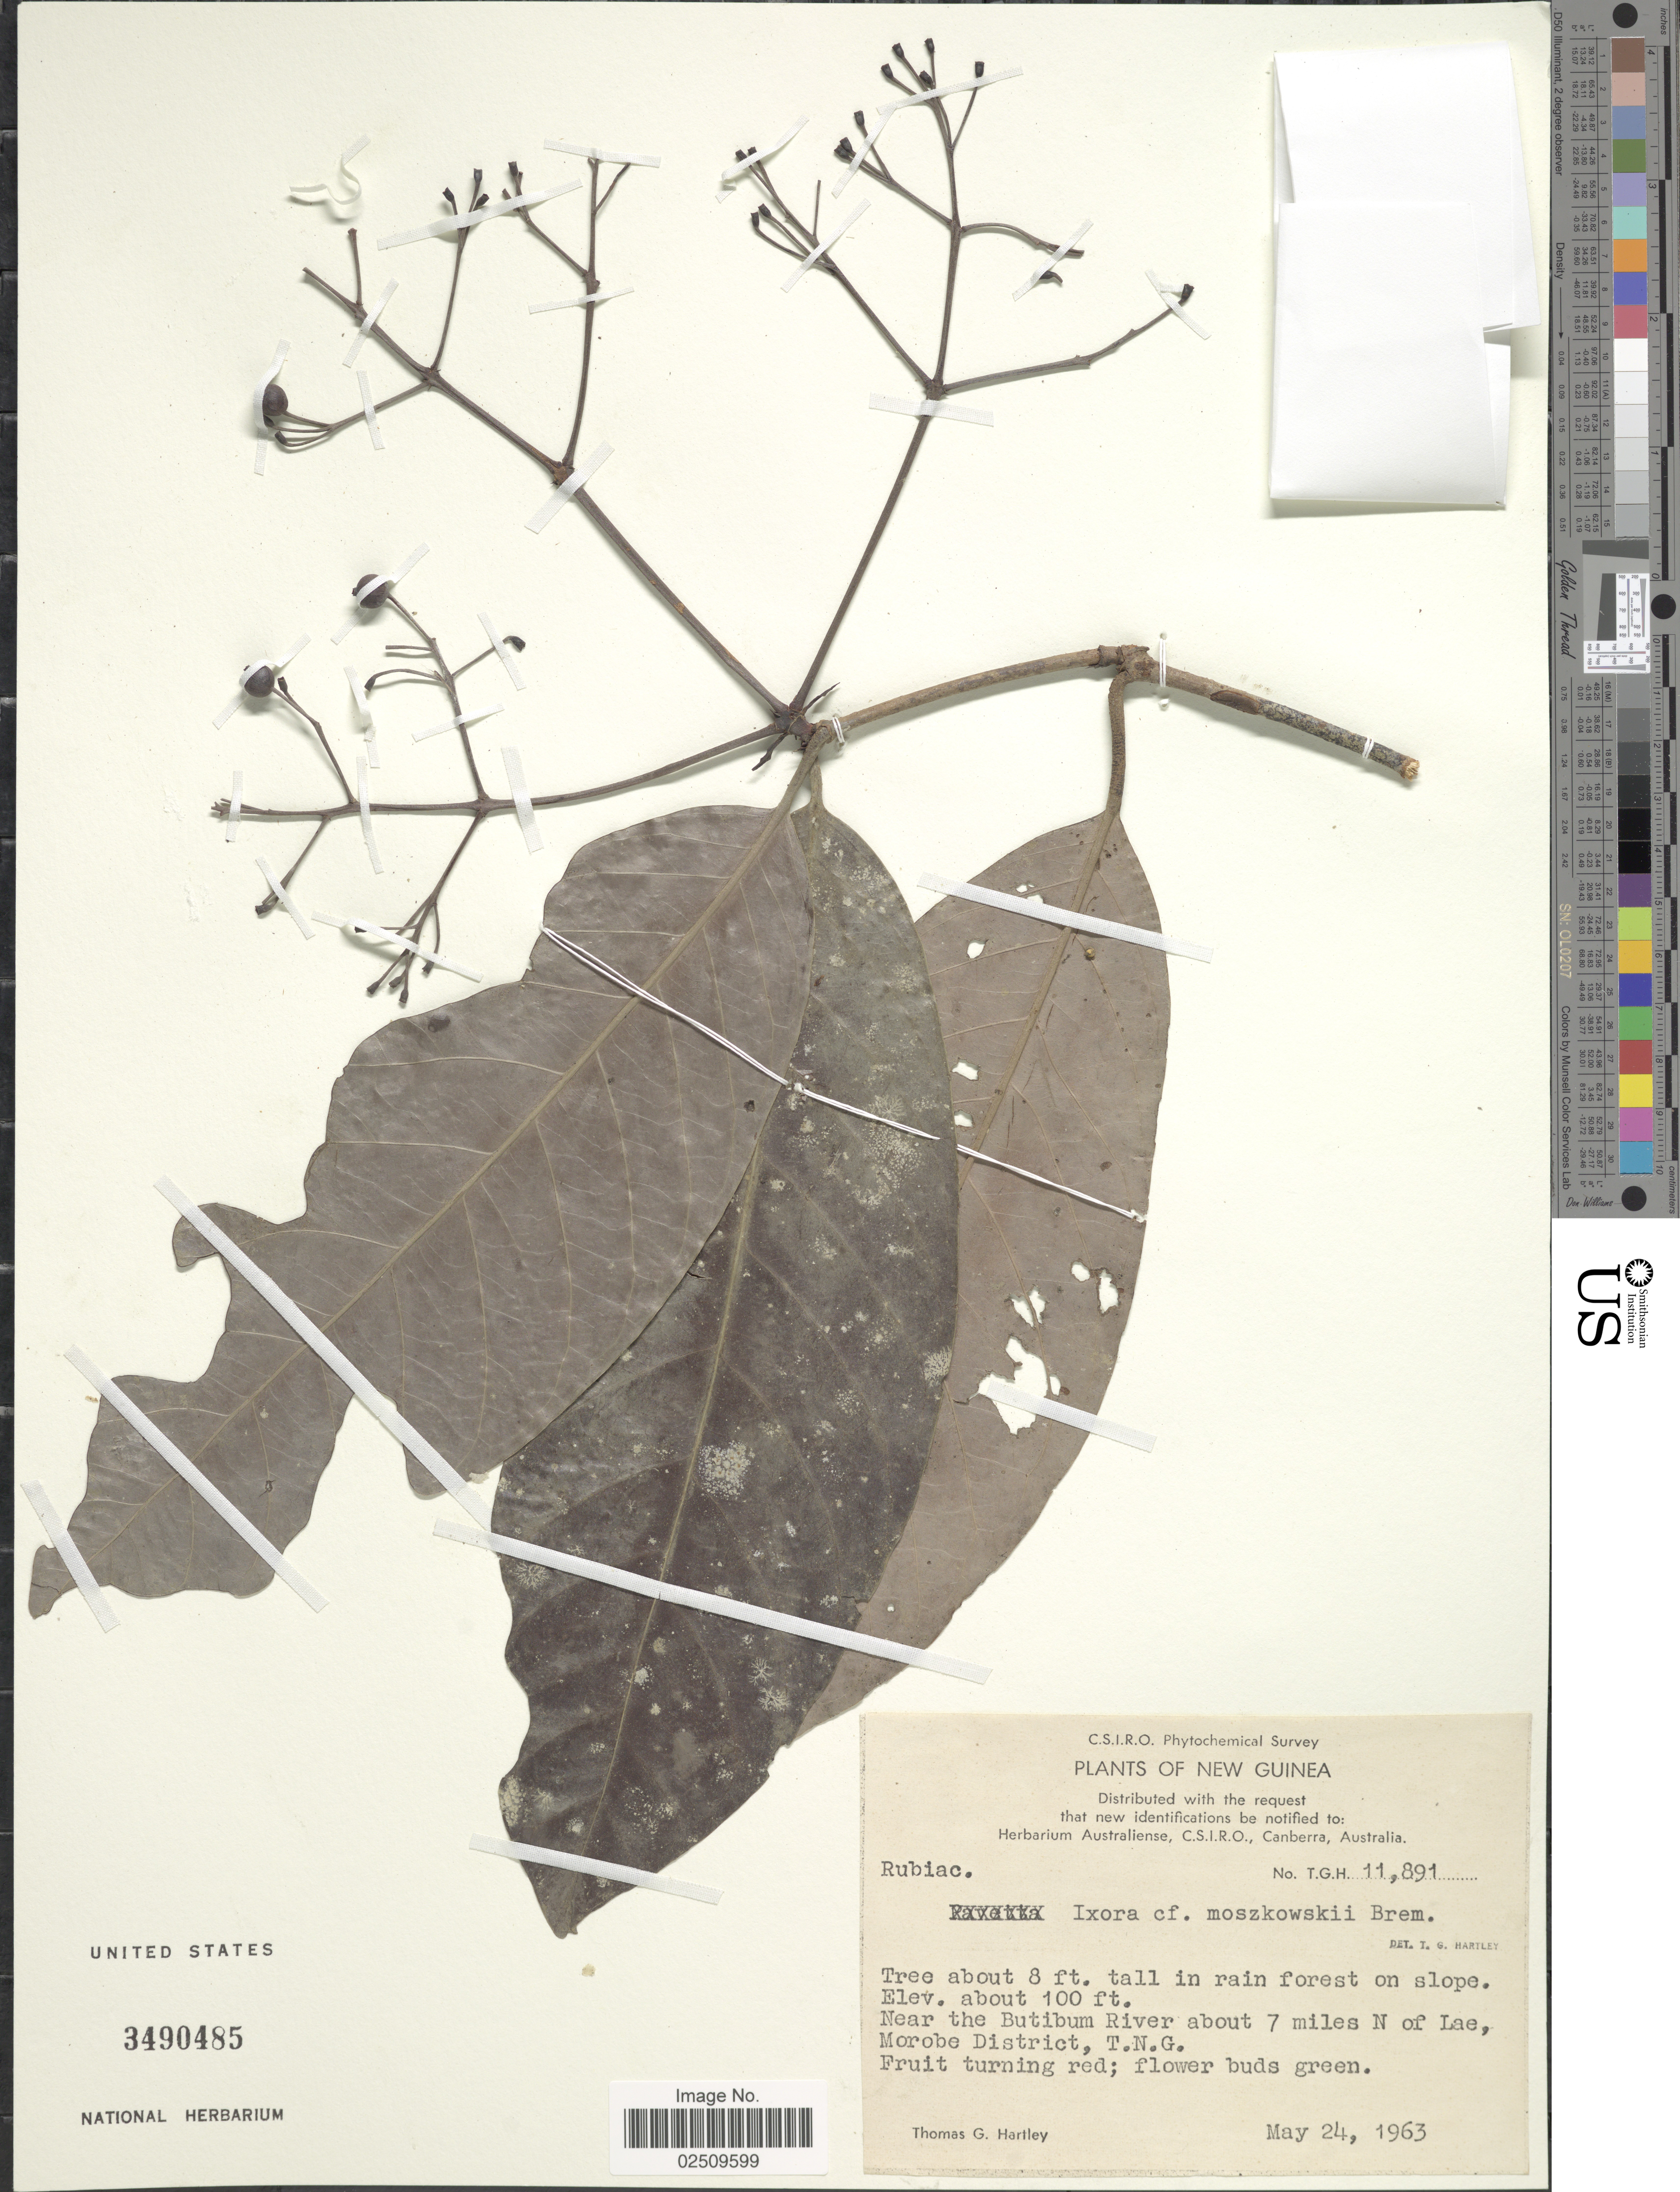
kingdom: Plantae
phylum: Tracheophyta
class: Magnoliopsida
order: Gentianales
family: Rubiaceae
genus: Ixora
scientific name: Ixora moszkowskii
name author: Bremek.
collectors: T. G. Hartley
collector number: T.G.H. 11891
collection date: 1963-05-24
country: Papua New Guinea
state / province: Morobe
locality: New Guinea, tall in rain forest on slope, Near the Butibum River about 7 miles N of Lae, Morobe District, T.N.G.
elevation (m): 30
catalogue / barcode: US 3490485